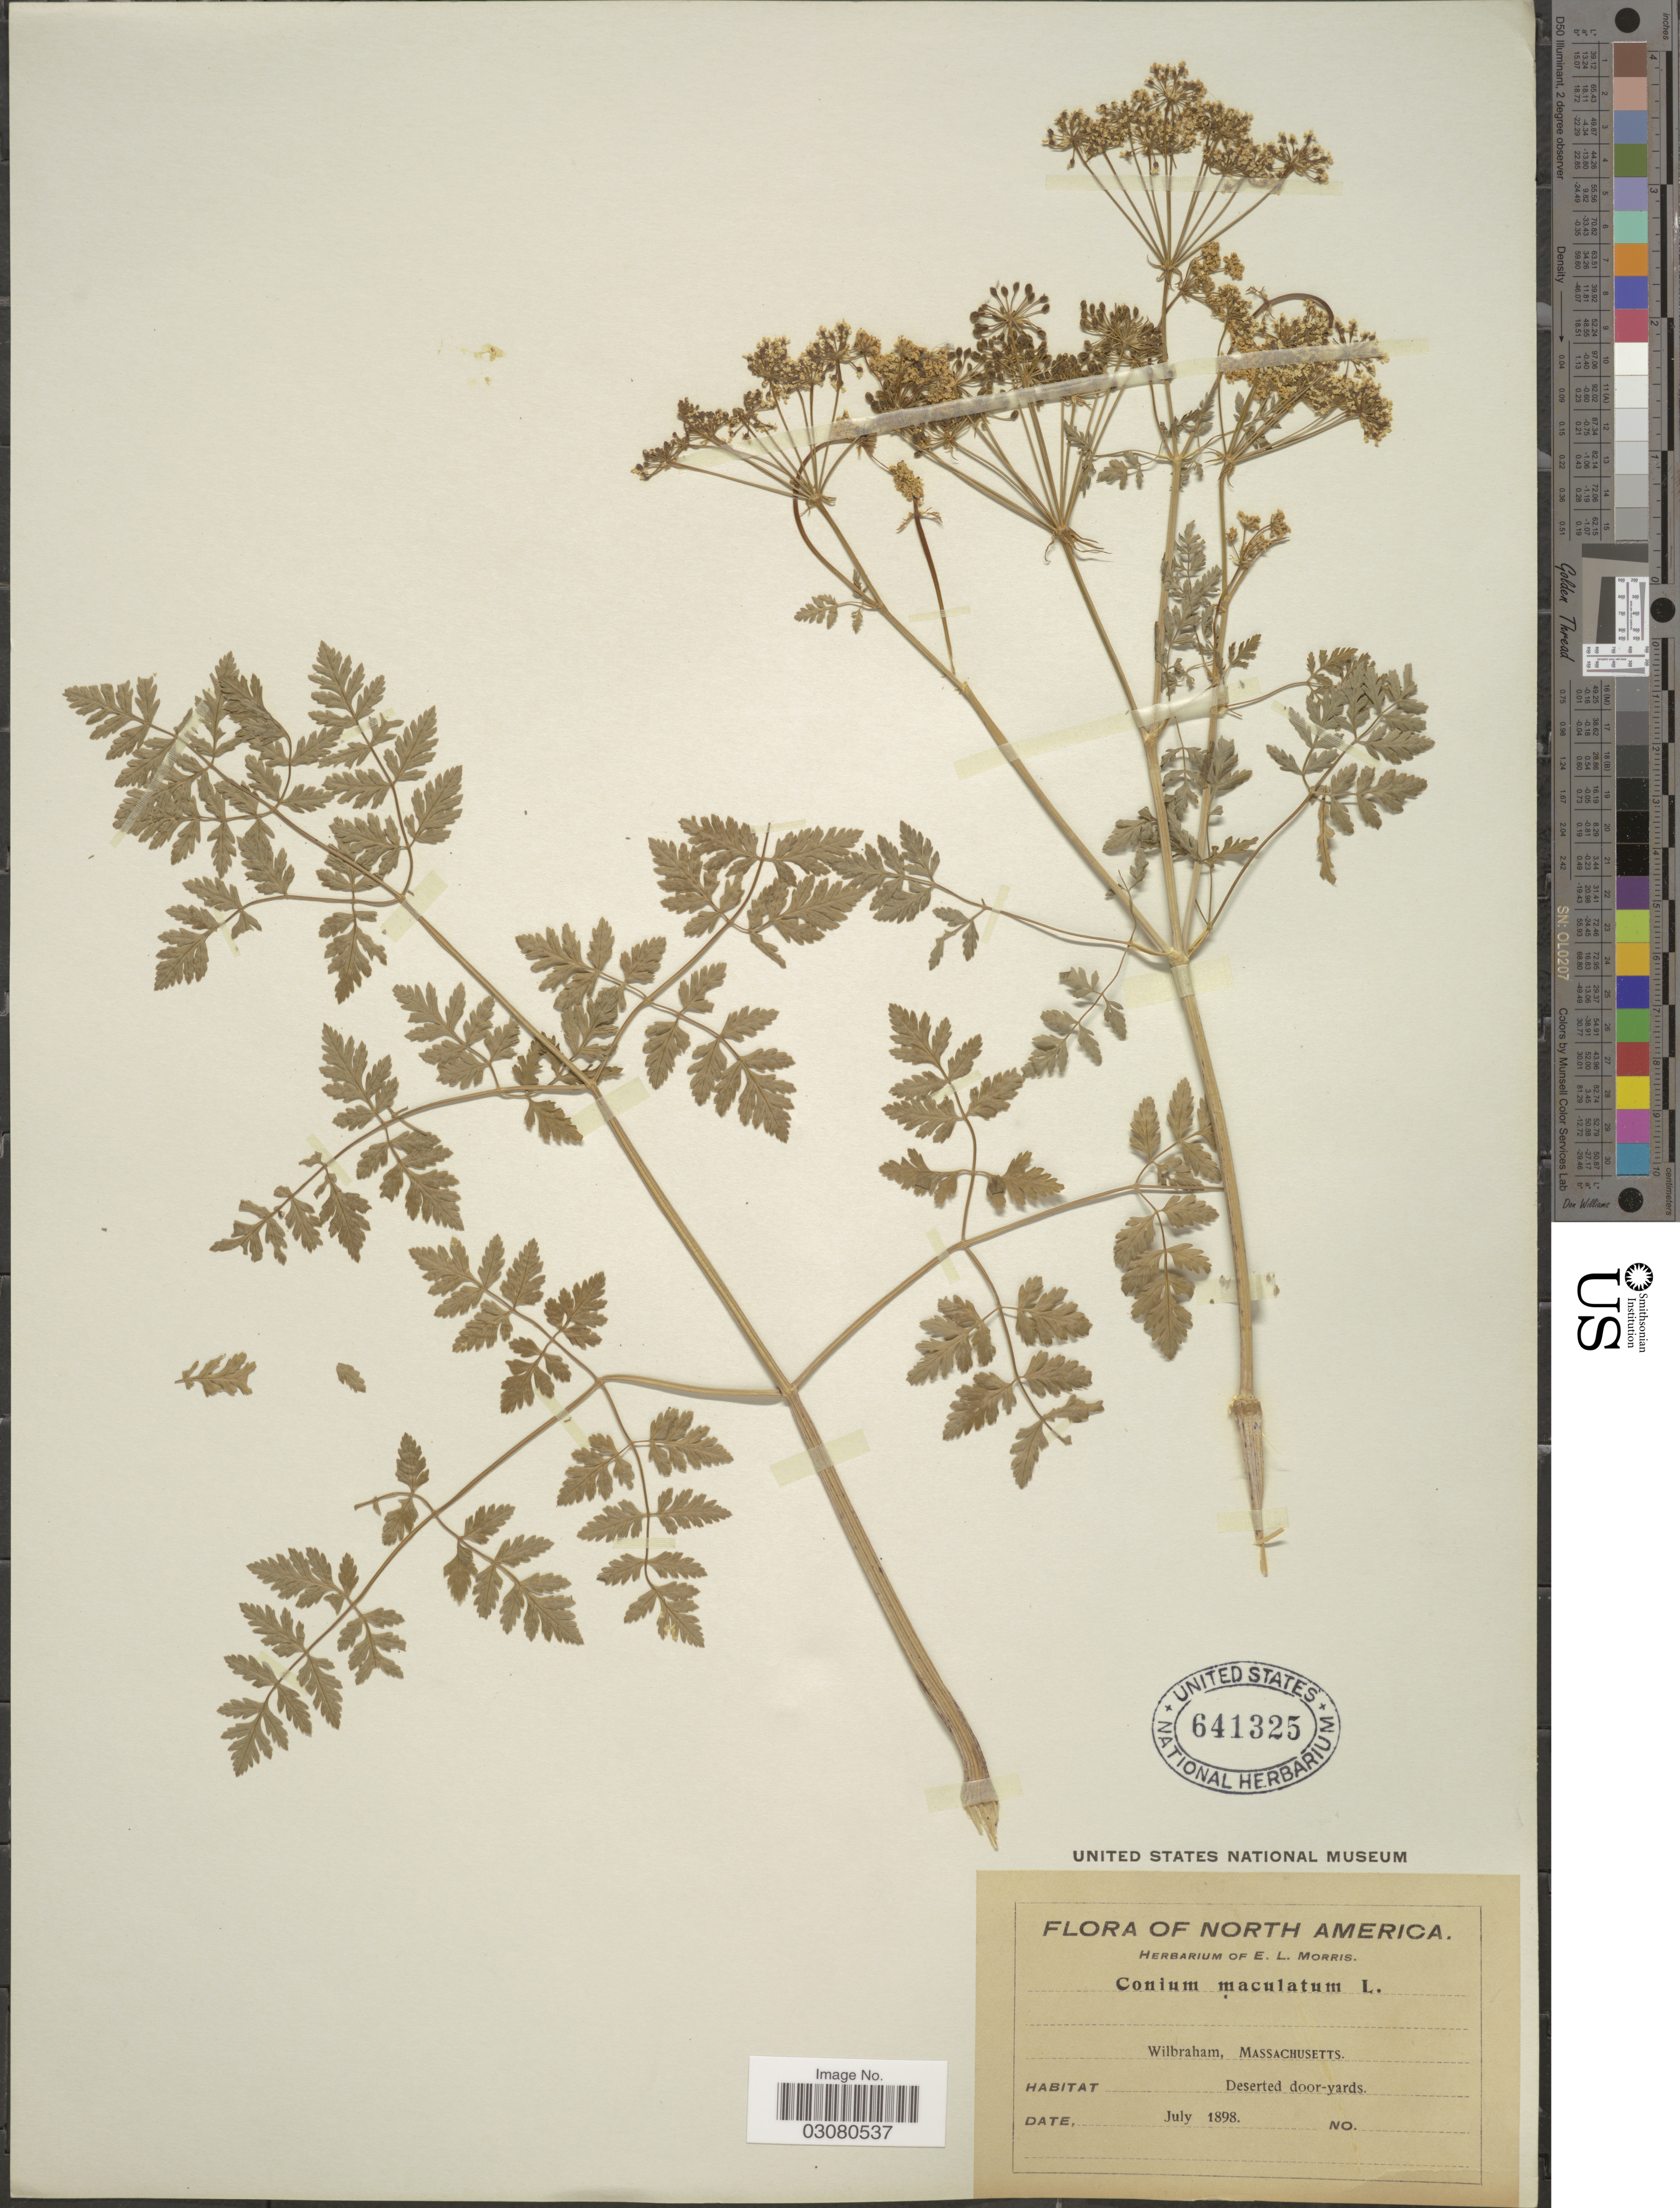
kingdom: Plantae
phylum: Tracheophyta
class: Magnoliopsida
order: Apiales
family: Apiaceae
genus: Conium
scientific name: Conium maculatum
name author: L.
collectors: ex herb. E.L. Morris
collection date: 1898-07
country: United States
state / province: Massachusetts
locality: Wilbraham.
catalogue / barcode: US 641325